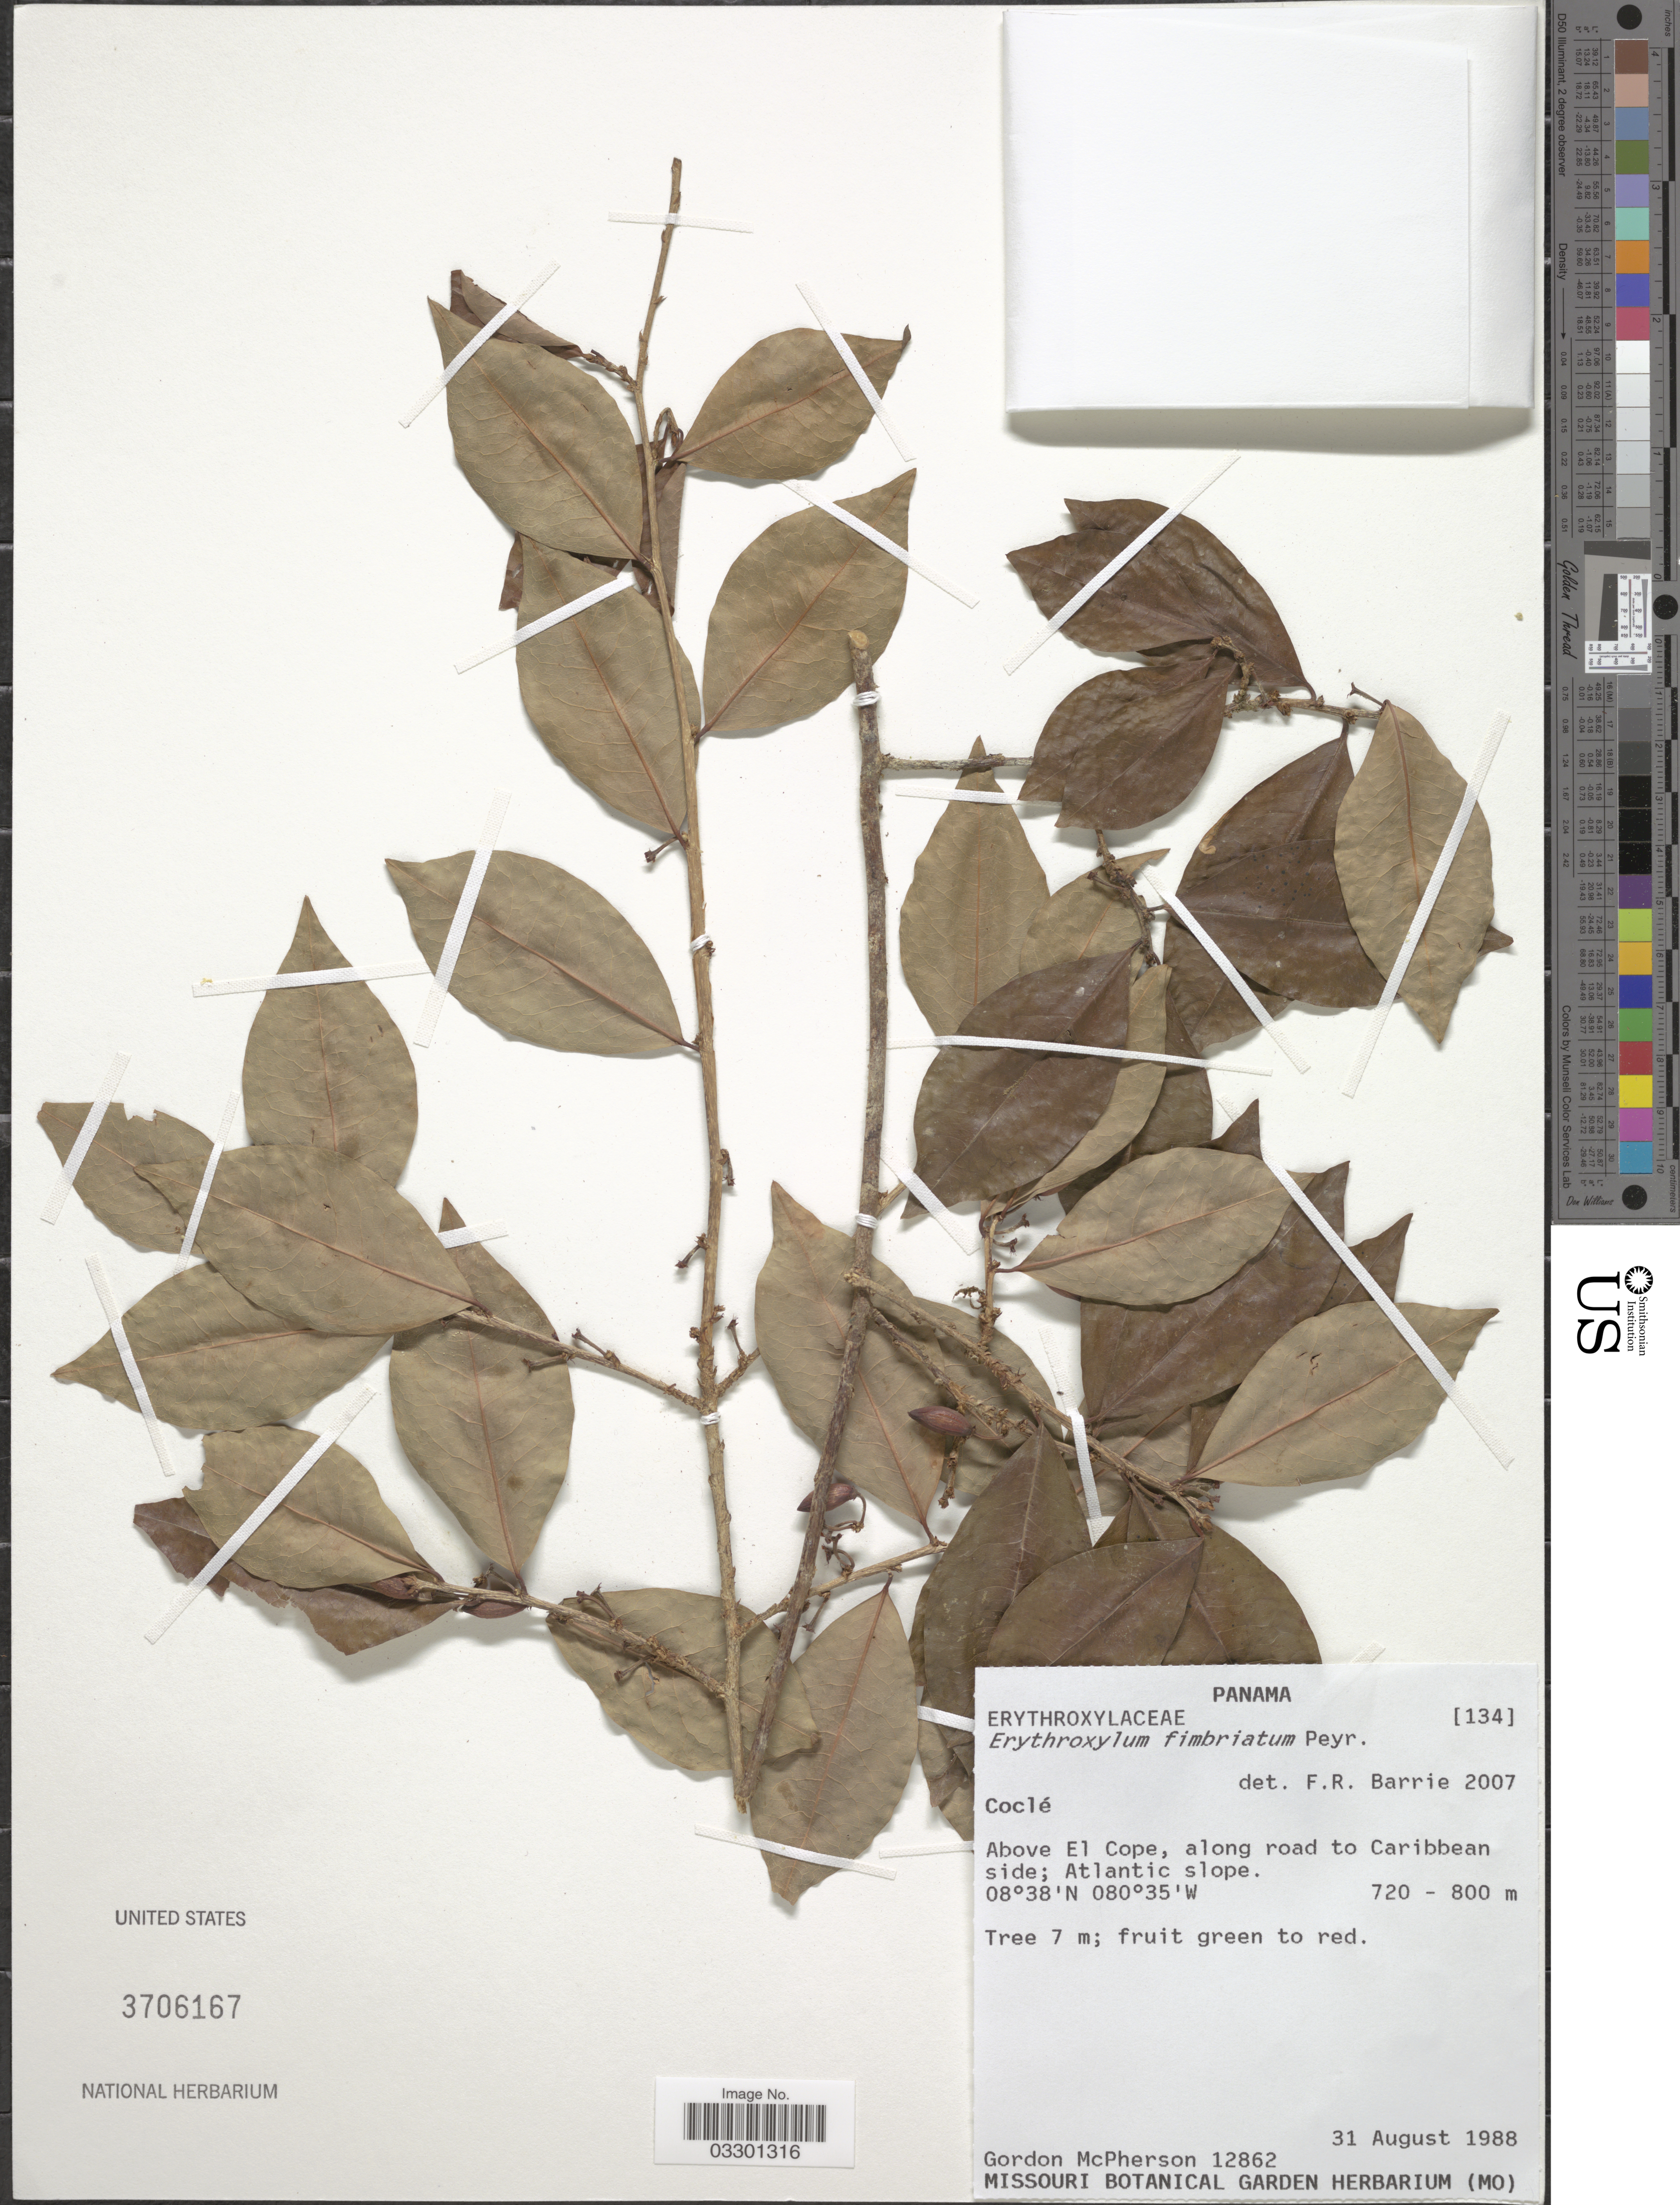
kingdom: Plantae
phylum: Tracheophyta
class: Magnoliopsida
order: Malpighiales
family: Erythroxylaceae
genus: Erythroxylum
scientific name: Erythroxylum fimbriatum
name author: Peyr.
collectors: G. McPherson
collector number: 12862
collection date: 1988-08-31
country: Panama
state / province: Coclé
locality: Above El Cope, along road to Caribbean side; Atlantic slope.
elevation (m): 720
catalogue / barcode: US 3706167